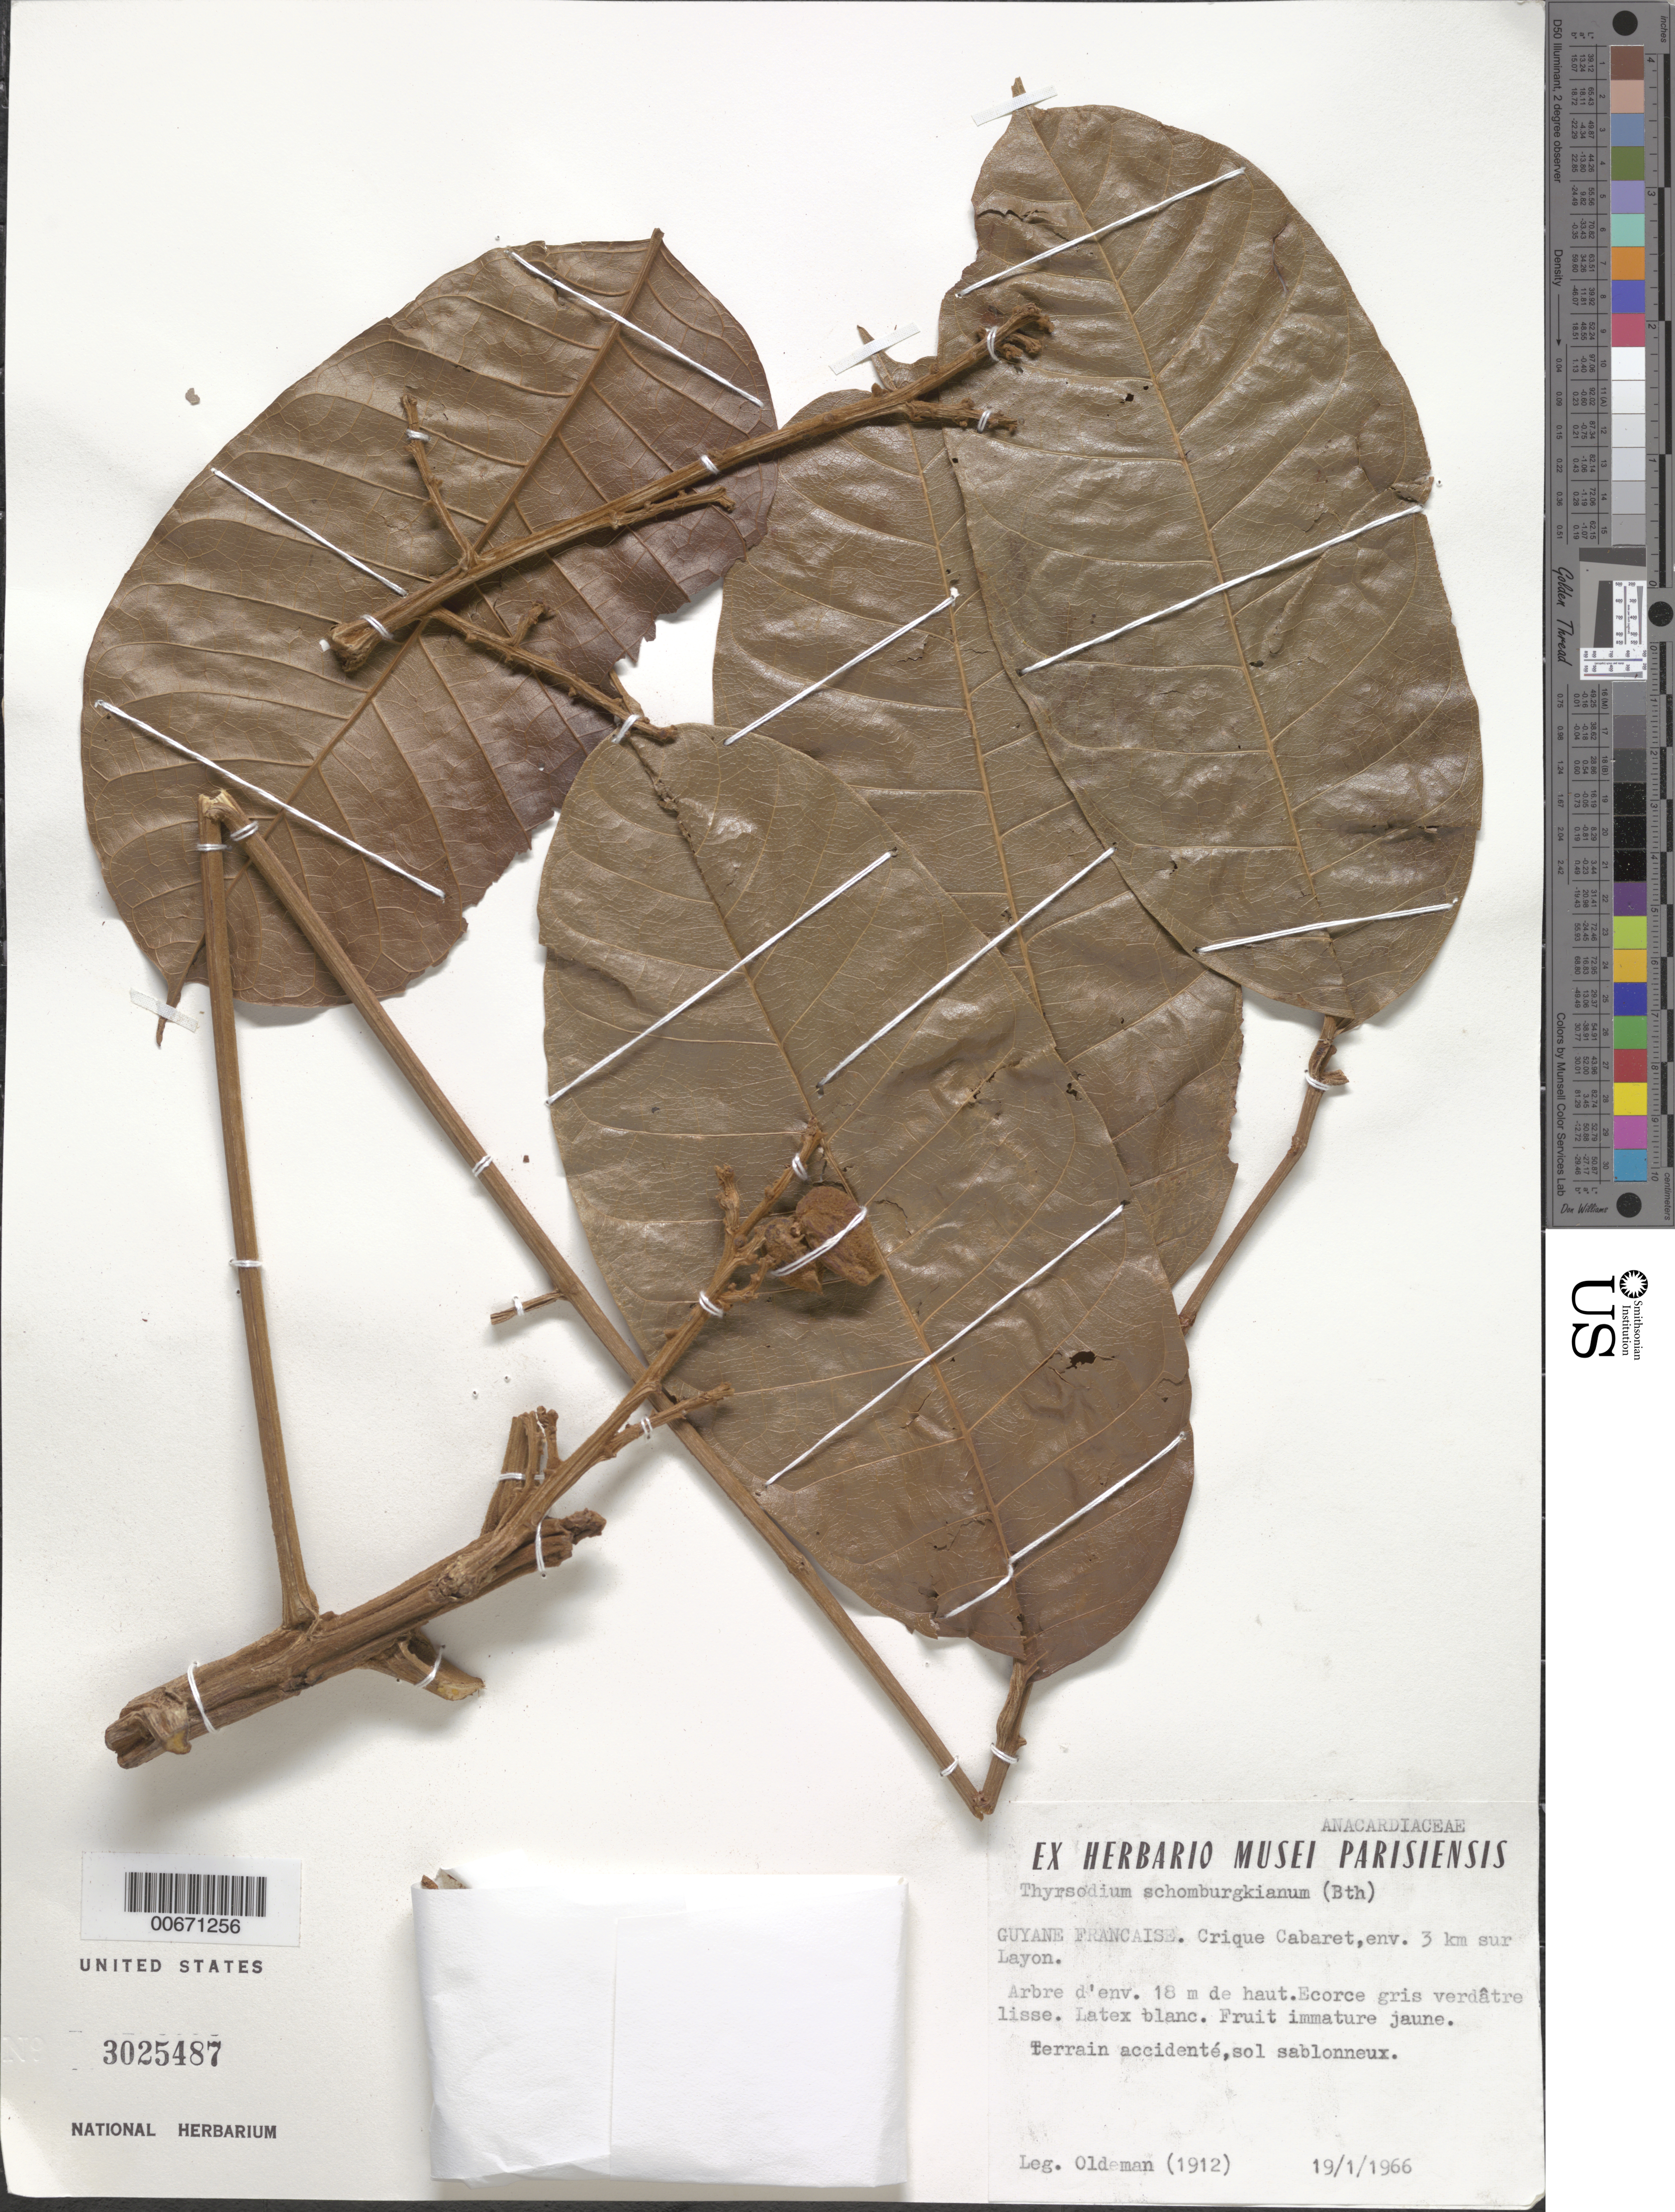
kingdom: Plantae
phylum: Tracheophyta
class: Magnoliopsida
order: Sapindales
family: Anacardiaceae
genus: Thyrsodium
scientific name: Thyrsodium schomburgkianum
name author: Benth.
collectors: R. Oldeman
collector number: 1912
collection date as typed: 19-Jan-66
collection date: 1966-01-19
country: French Guiana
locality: Crique Gabaret, env. 3 km sur layon N-W du S.A.E.F.M.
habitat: Uneven land, sandy ground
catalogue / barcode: US 3025487